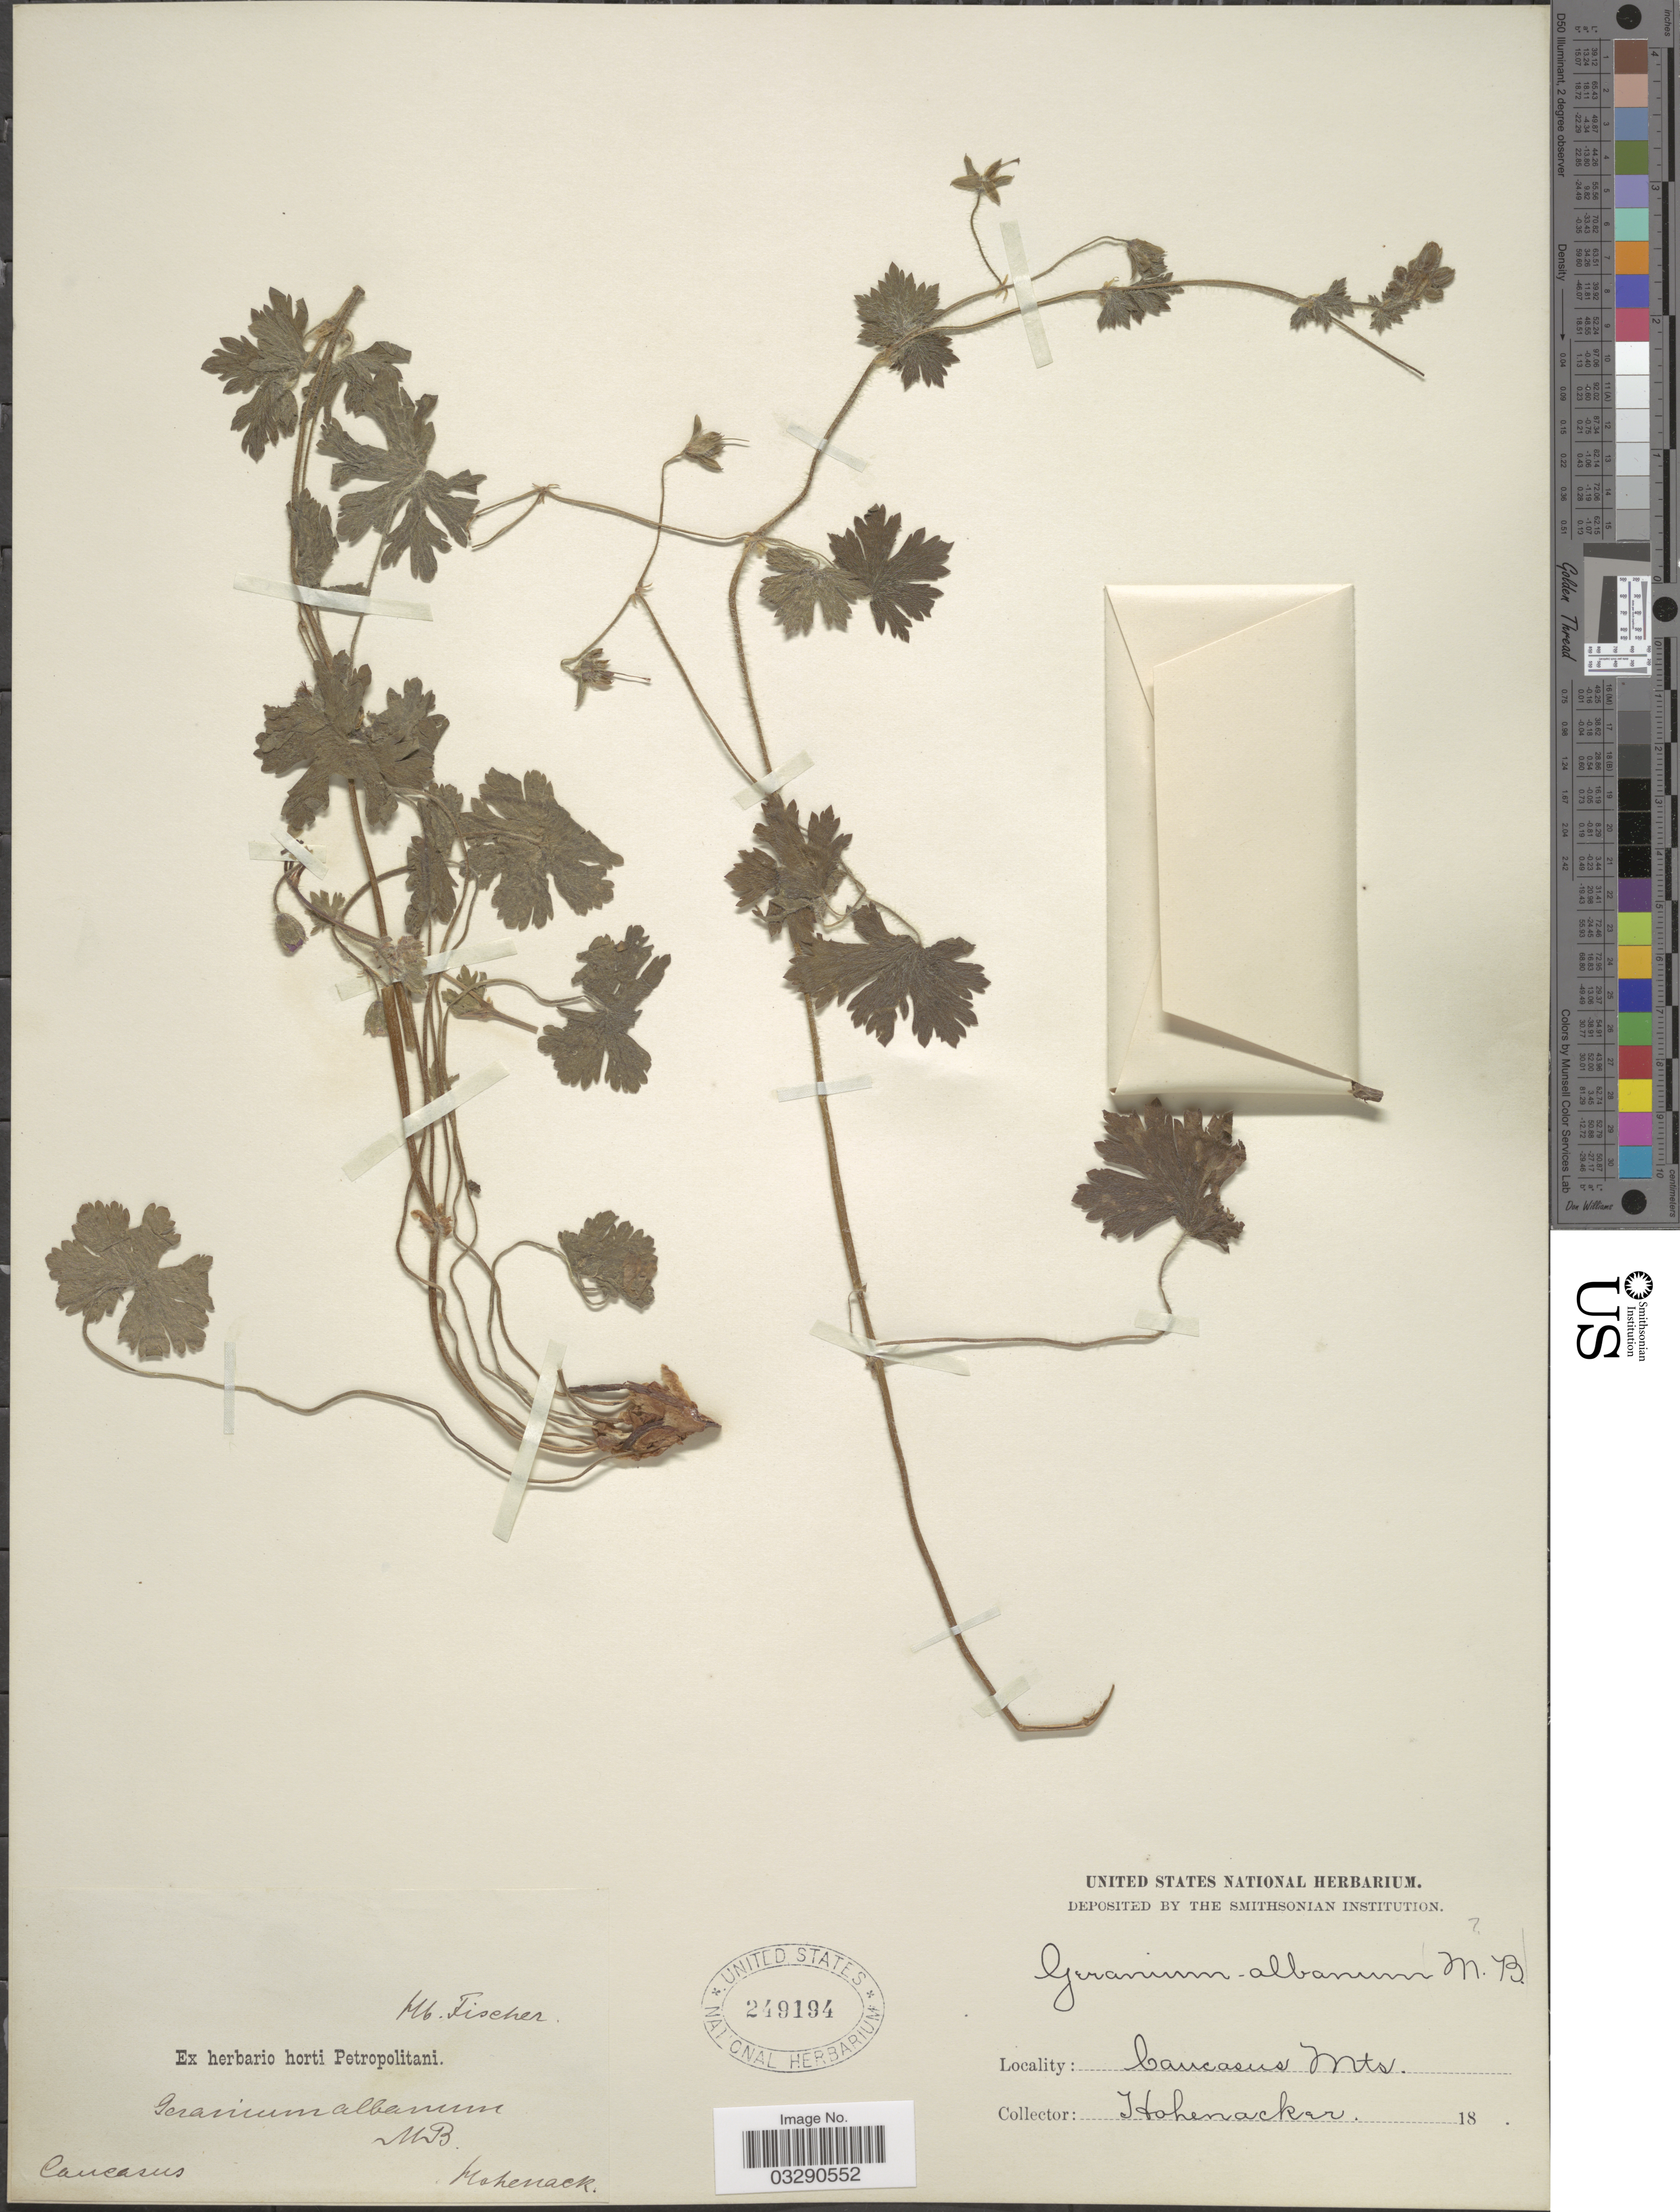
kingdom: Plantae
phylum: Tracheophyta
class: Magnoliopsida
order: Geraniales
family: Geraniaceae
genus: Geranium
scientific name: Geranium albanum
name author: M. Bieb.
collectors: Hohenacker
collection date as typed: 18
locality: Caucasus Mts. Caucasus.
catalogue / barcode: US 249194